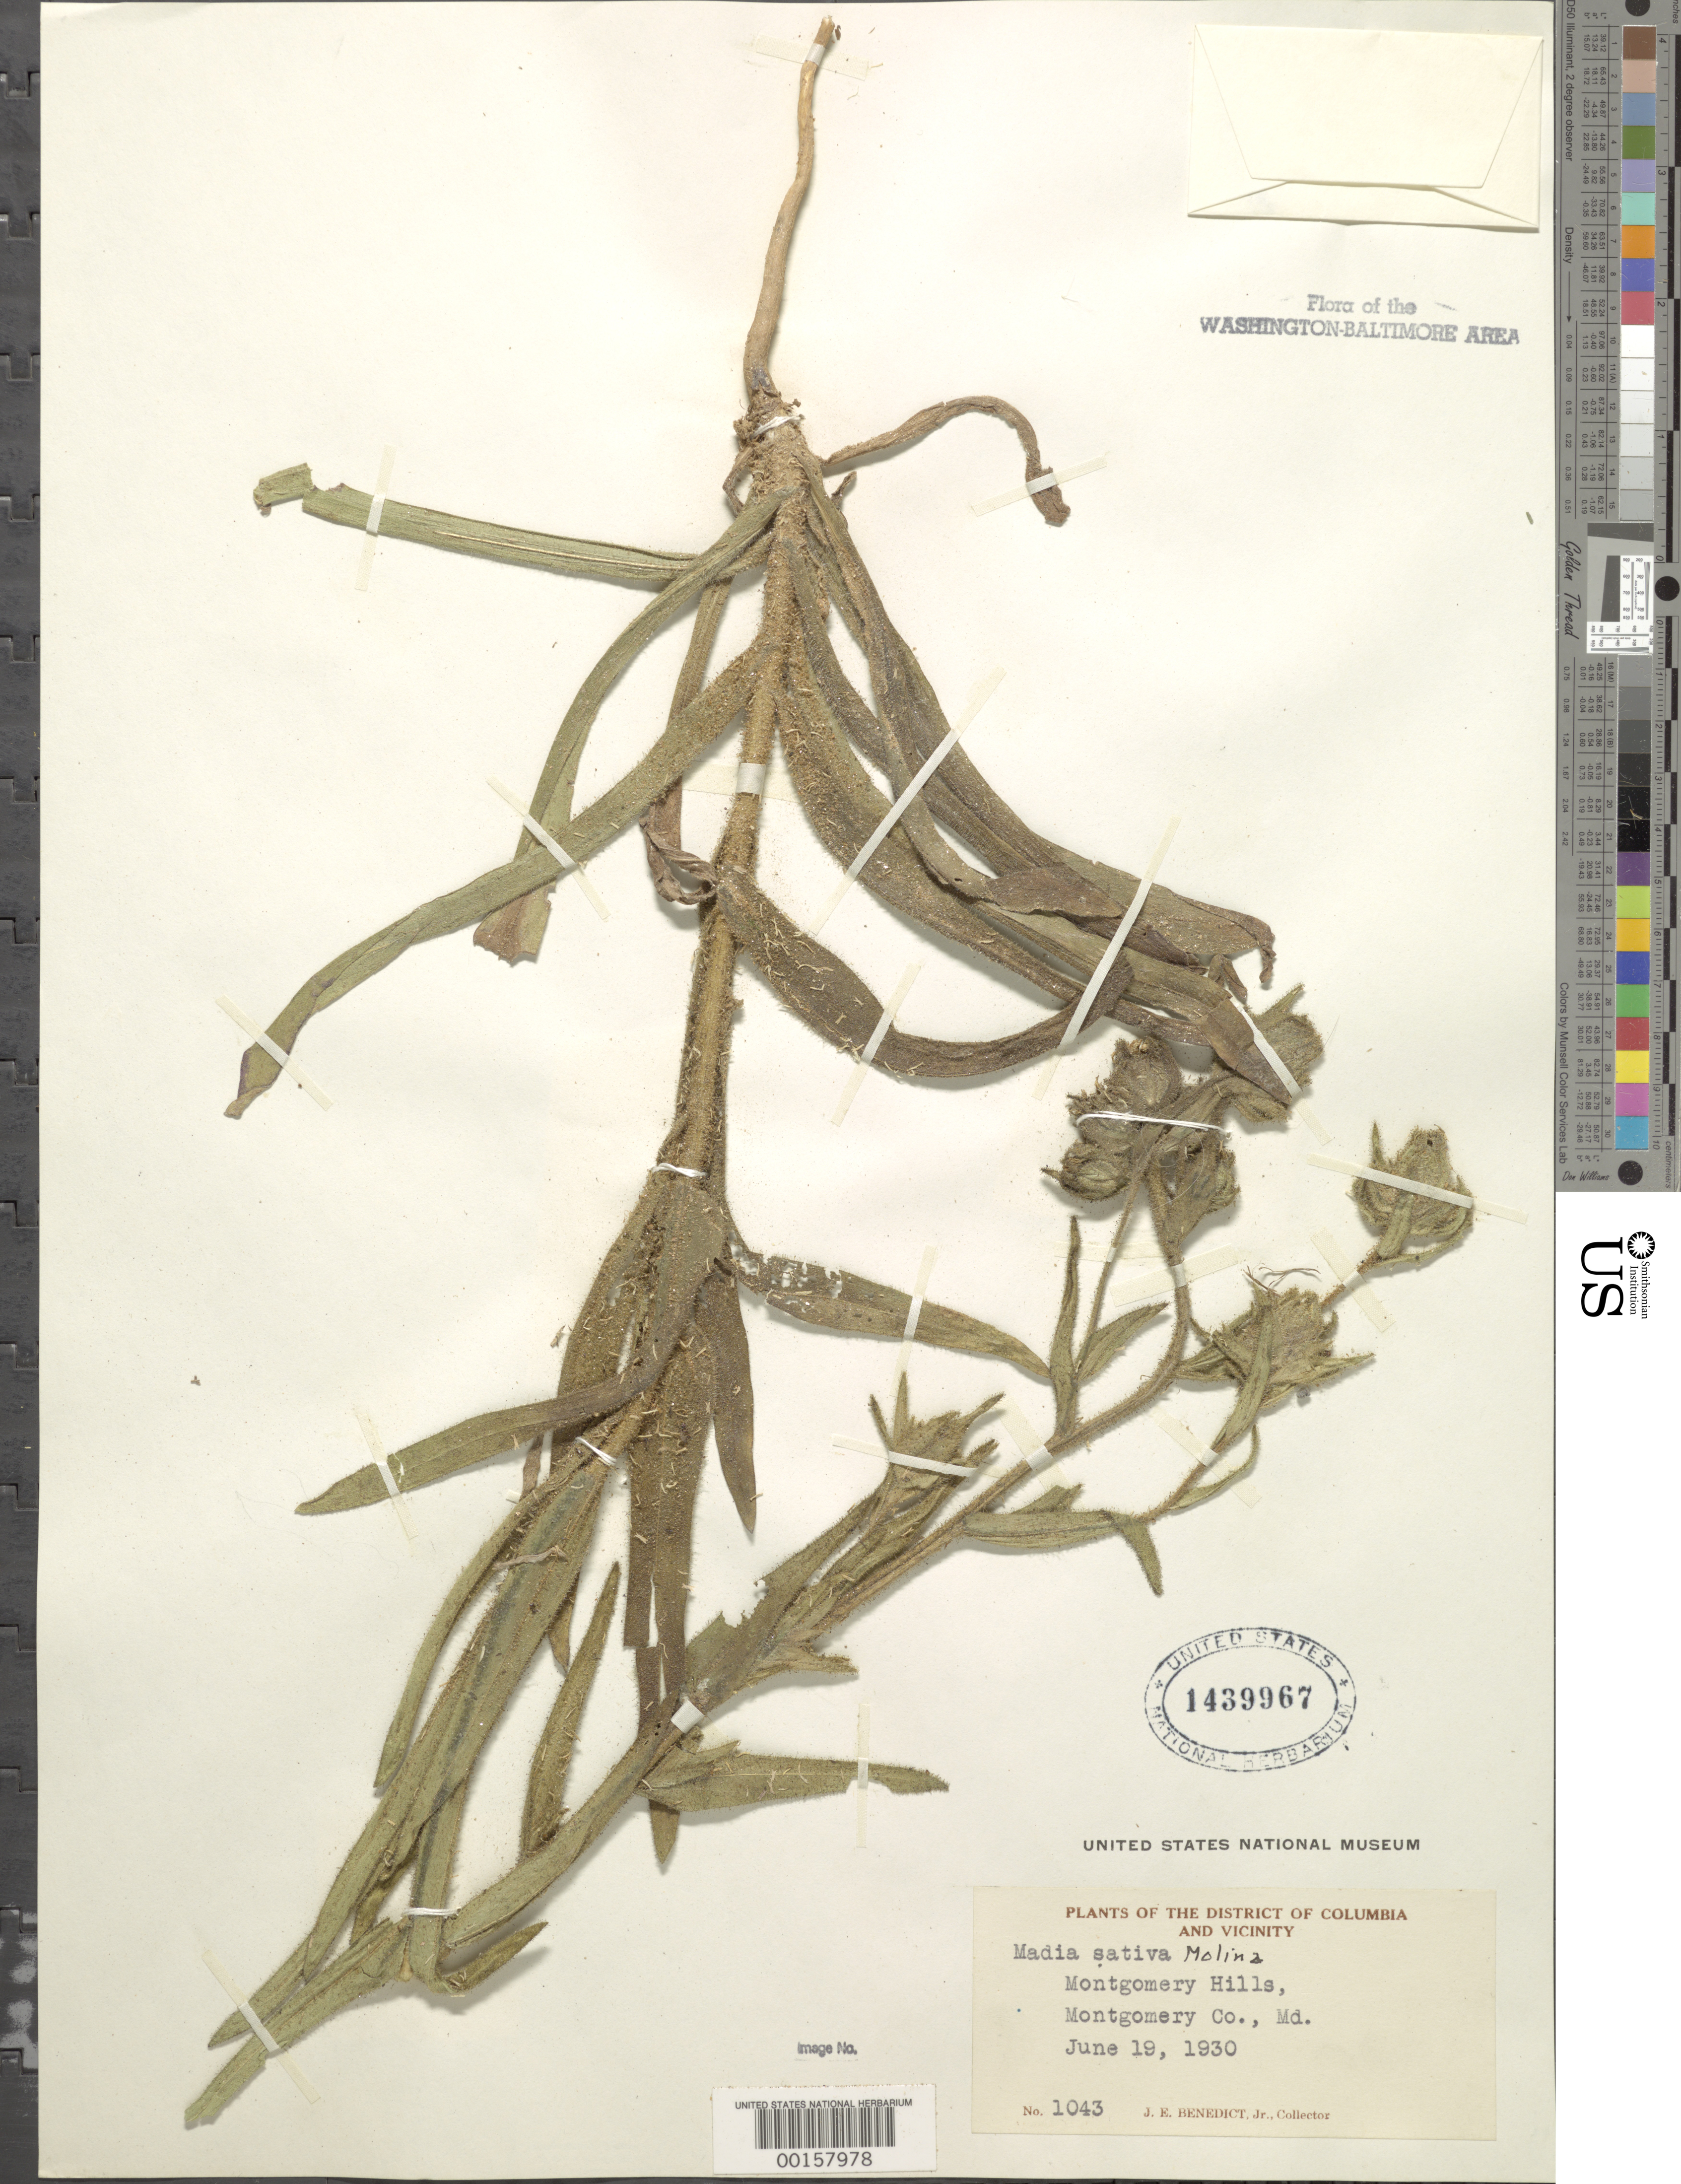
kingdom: Plantae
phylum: Tracheophyta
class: Magnoliopsida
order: Asterales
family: Asteraceae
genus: Madia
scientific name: Madia sativa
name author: Molina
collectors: J. E. Benedict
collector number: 1043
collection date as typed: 19 Jun 1930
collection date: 1930-06-19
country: United States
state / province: Maryland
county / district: Montgomery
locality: Montgomery Hills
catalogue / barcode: US 1439967